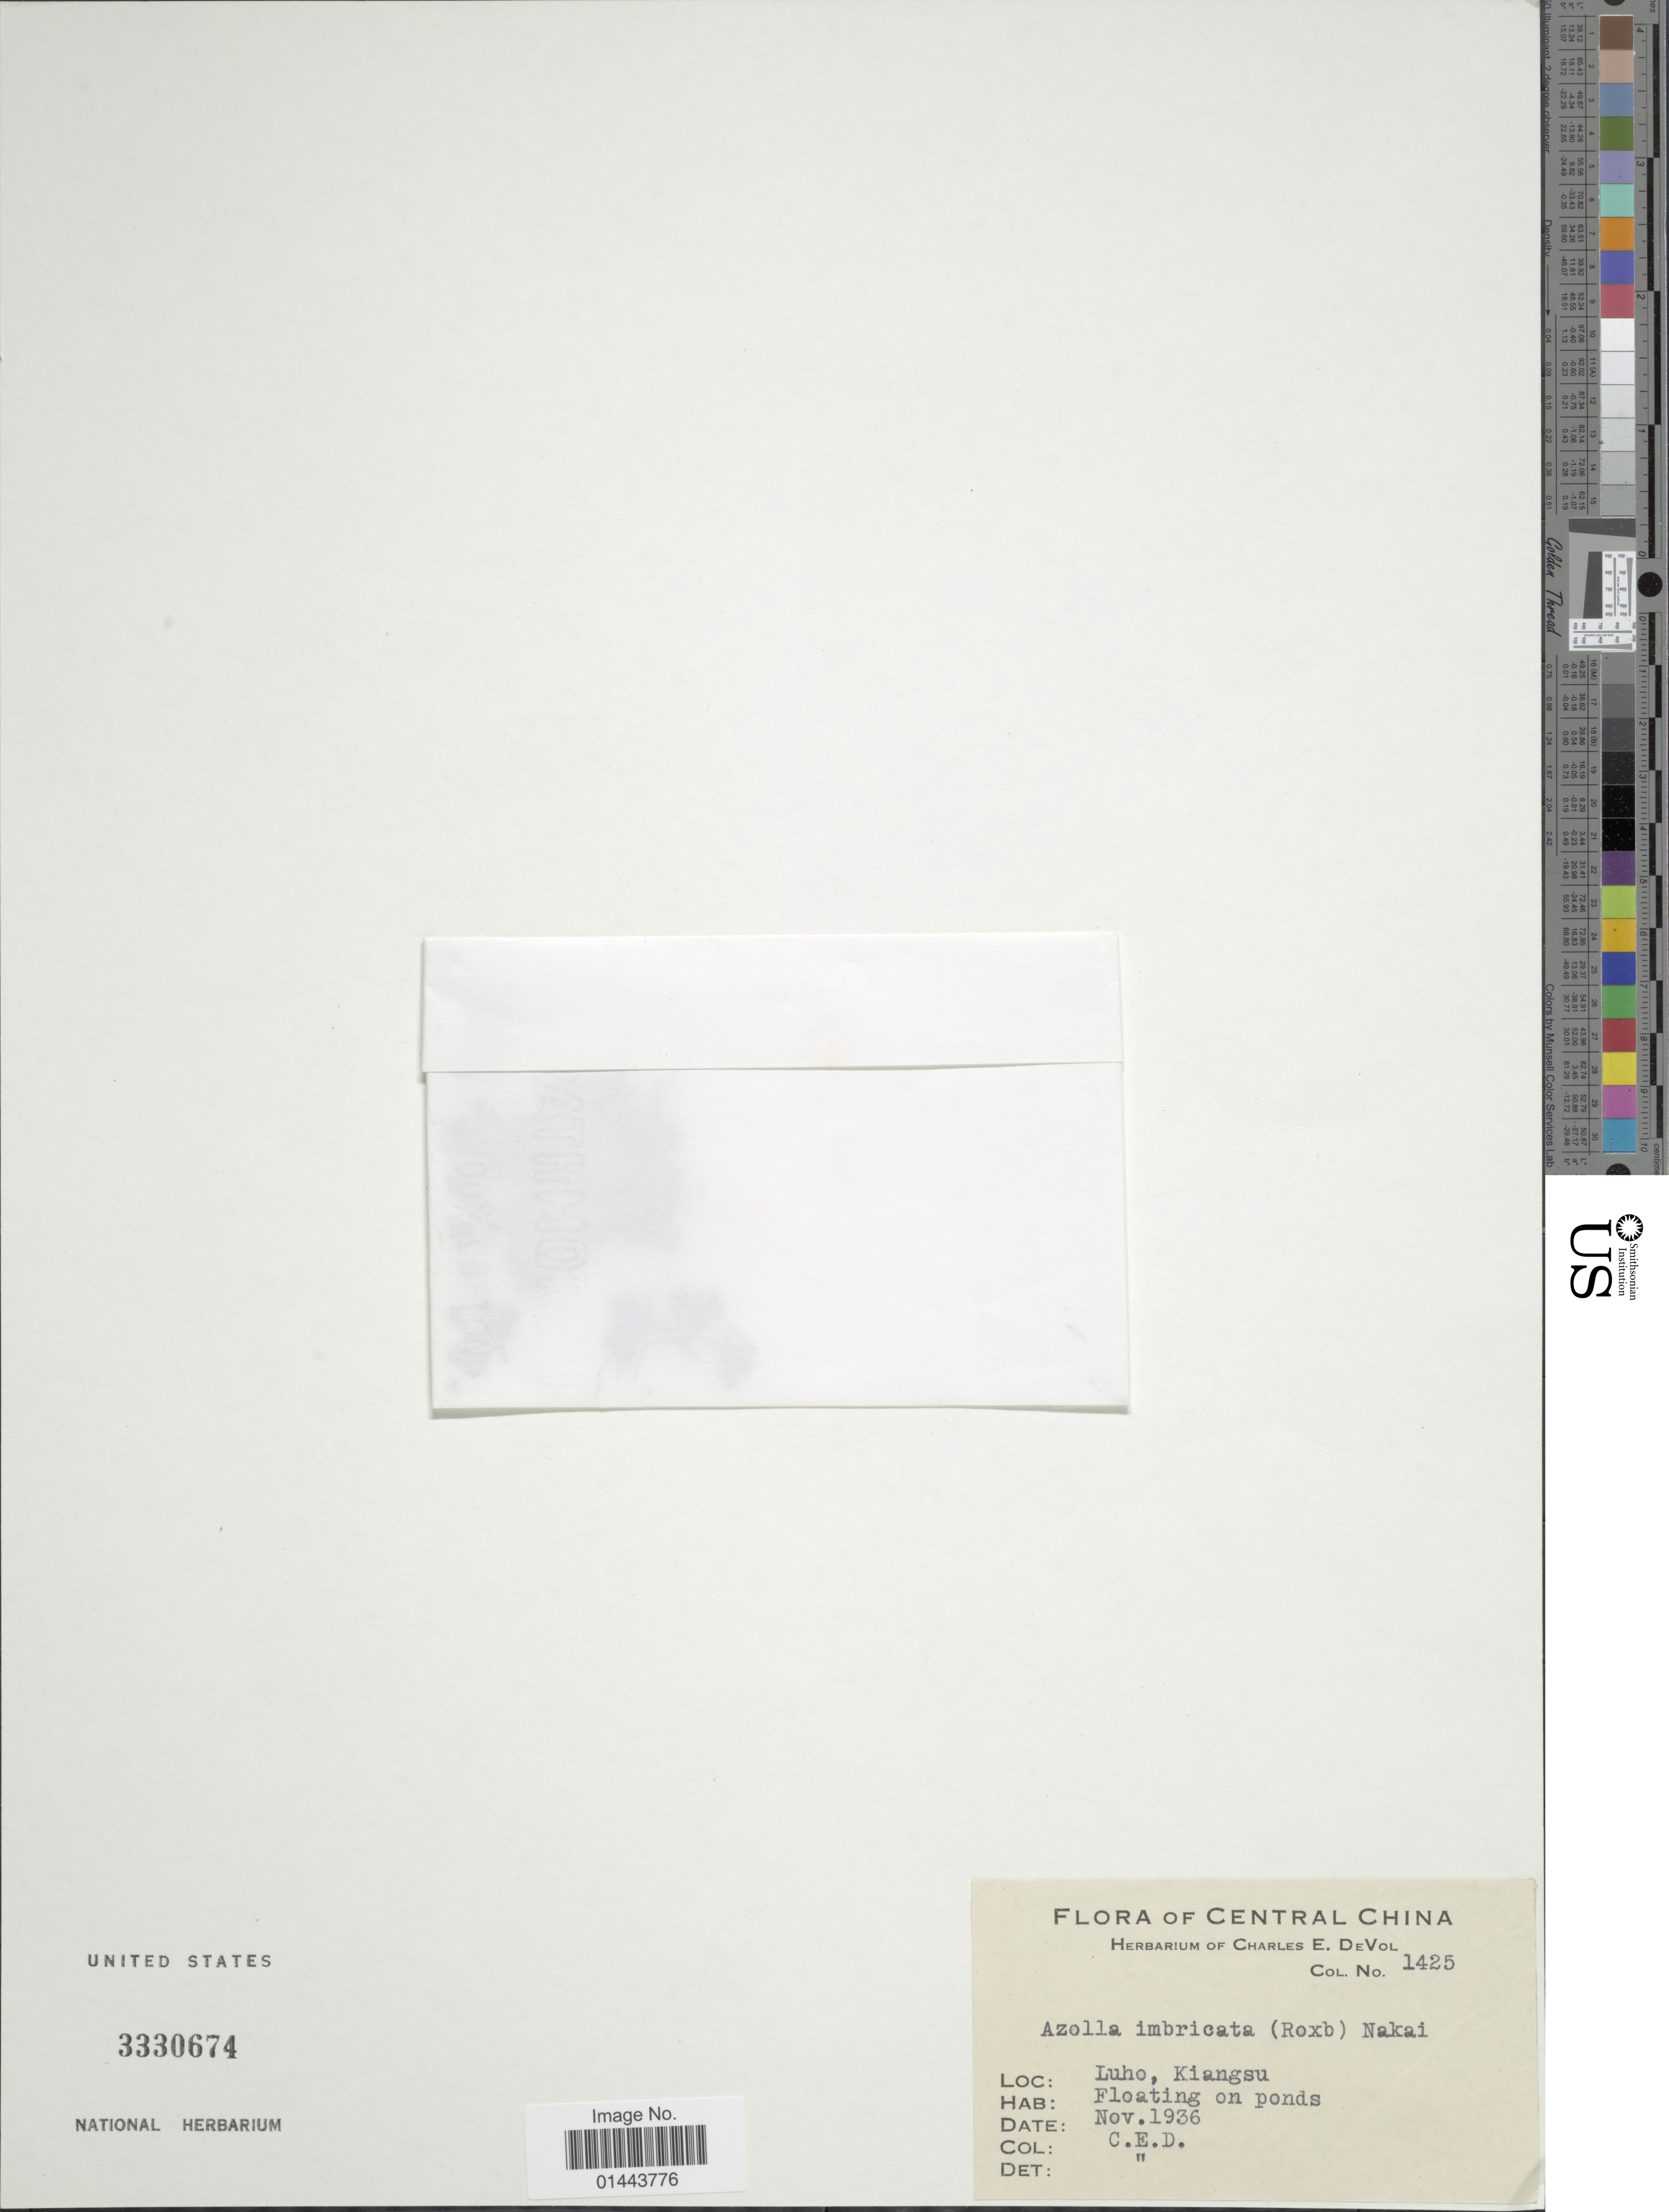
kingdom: Plantae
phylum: Tracheophyta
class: Polypodiopsida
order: Salviniales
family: Salviniaceae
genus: Azolla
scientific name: Azolla imbricata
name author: (Roxb.) Nakai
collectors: C. E. De Vol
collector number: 1425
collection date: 1936-11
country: China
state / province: Jiangsu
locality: Central China, Luho, Kiangsu, floating on ponds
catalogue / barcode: US 3330674